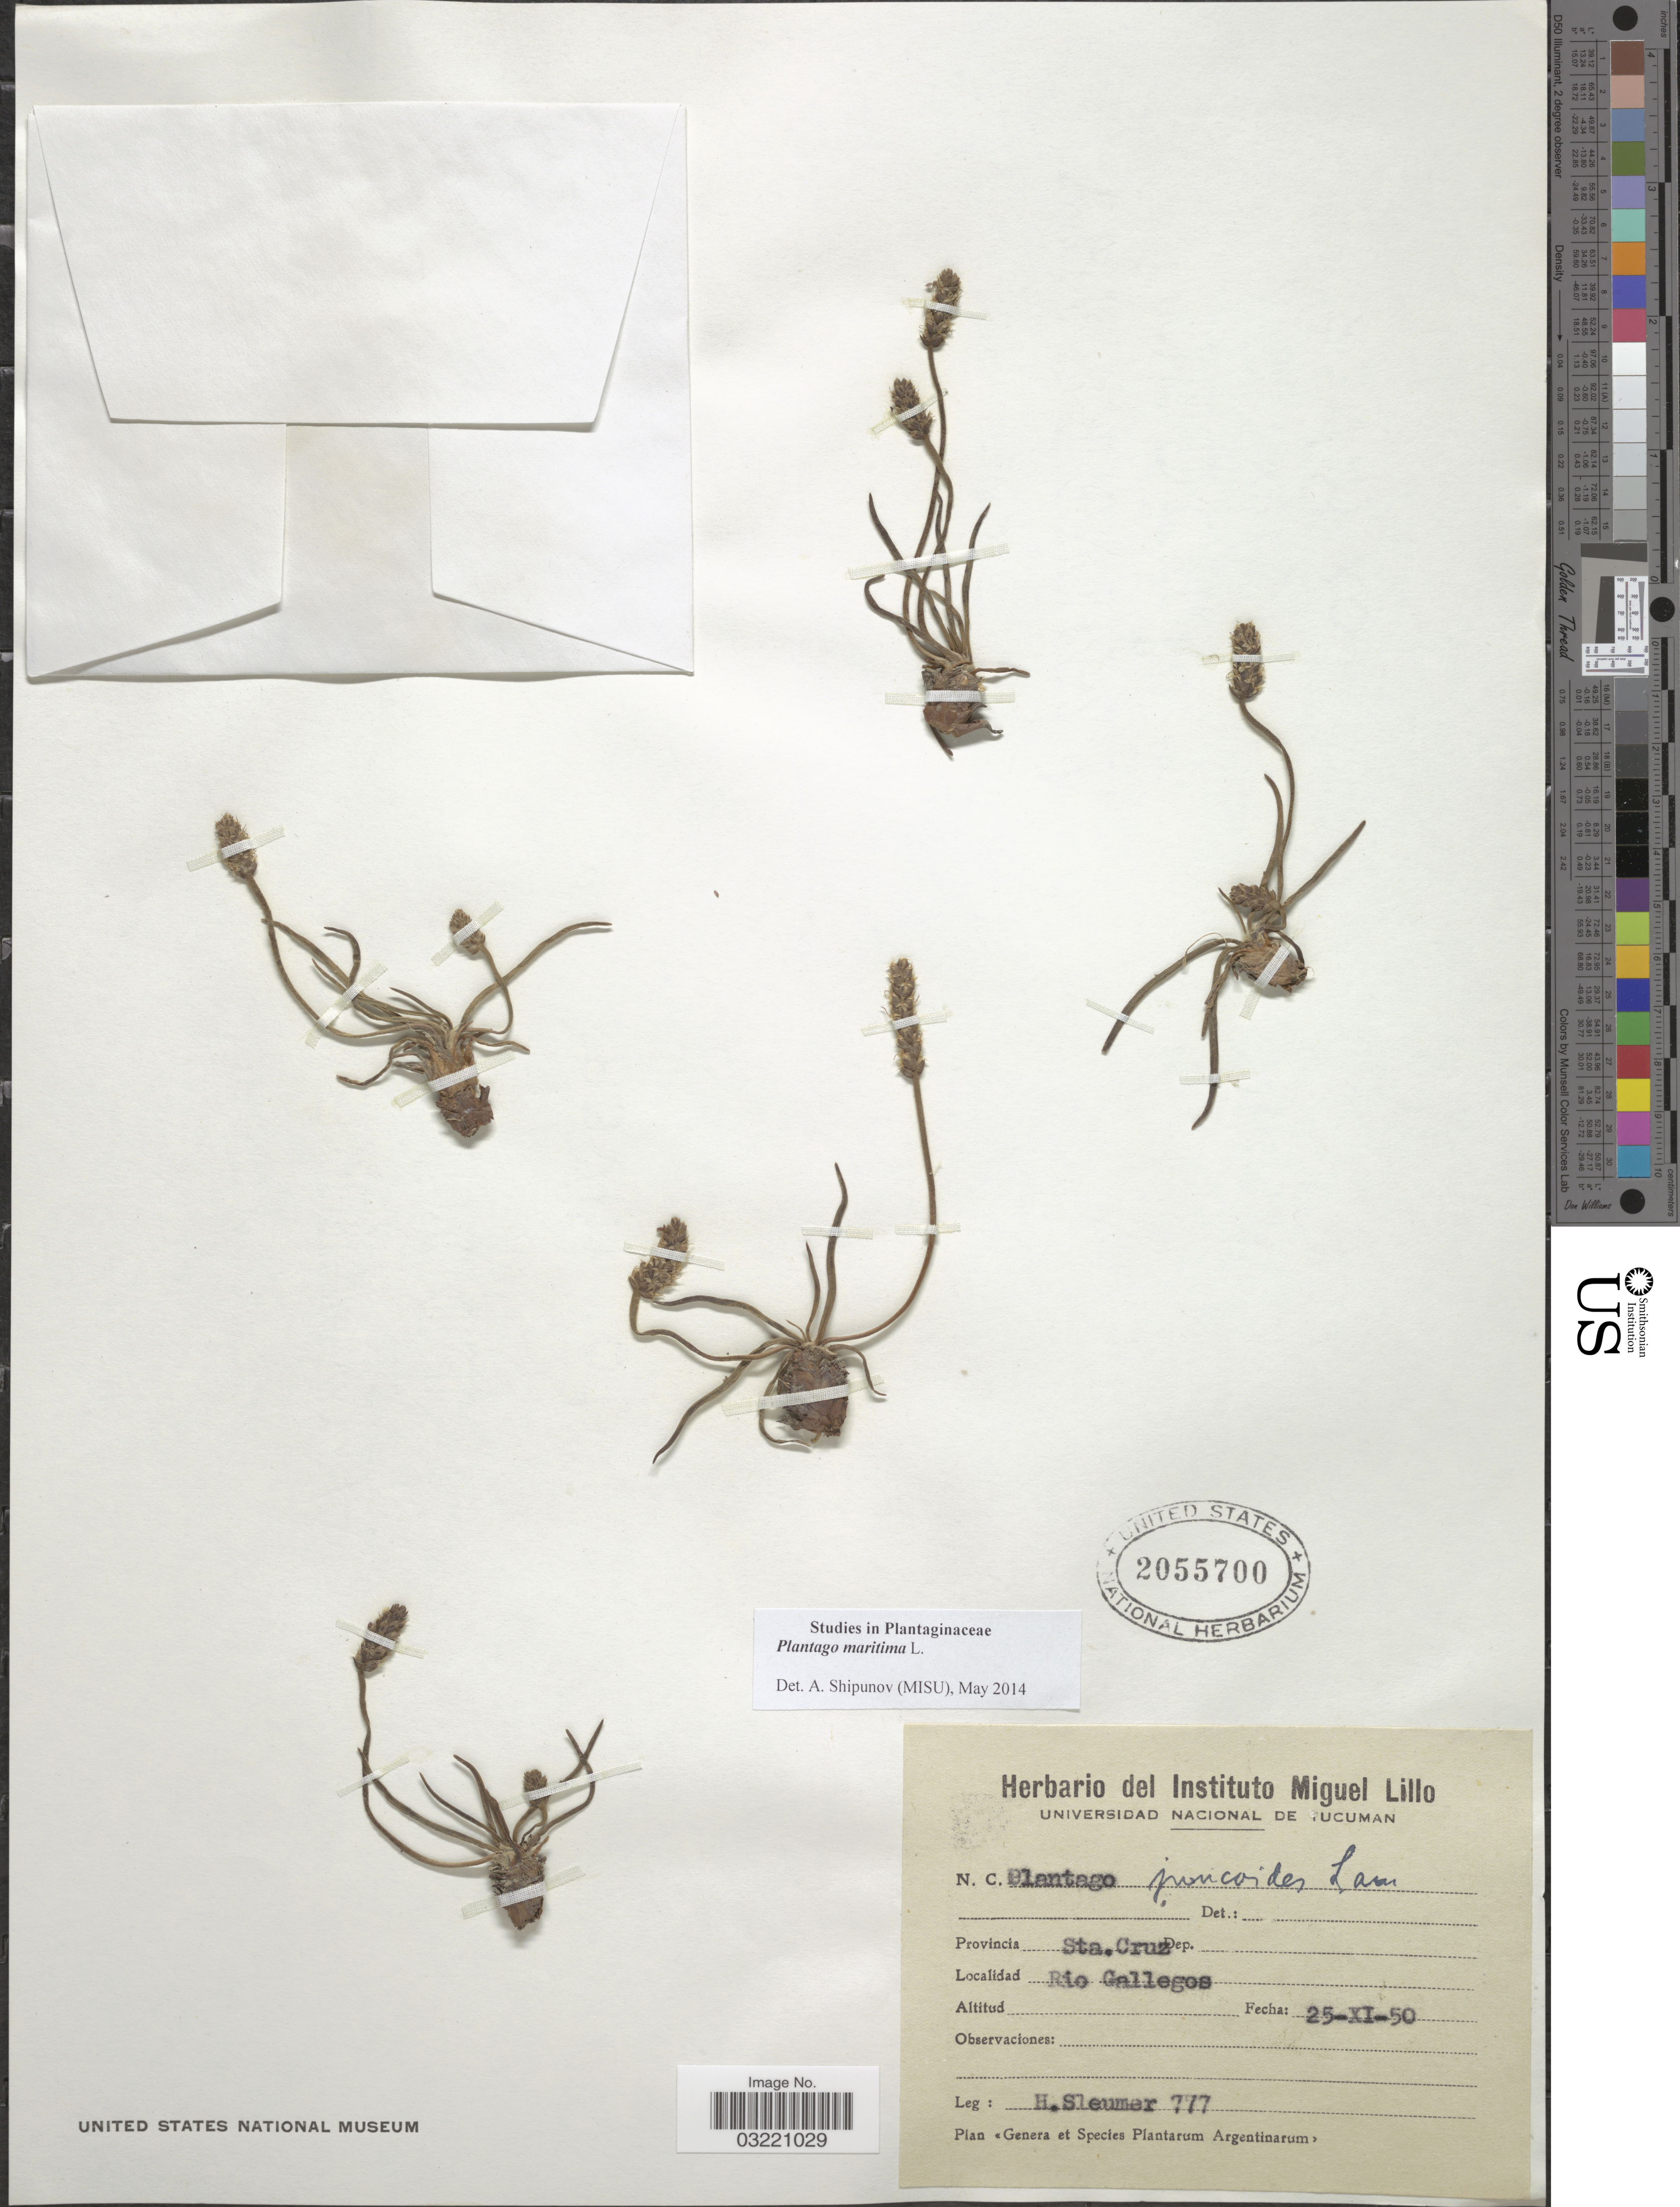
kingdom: Plantae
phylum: Tracheophyta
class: Magnoliopsida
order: Lamiales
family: Plantaginaceae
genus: Plantago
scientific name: Plantago maritima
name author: L.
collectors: H. O. Sleumer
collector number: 777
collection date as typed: Transcribed d/m/y: 25/11/50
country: Argentina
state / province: Santa Cruz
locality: Rio Gallegos.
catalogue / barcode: US 2055700